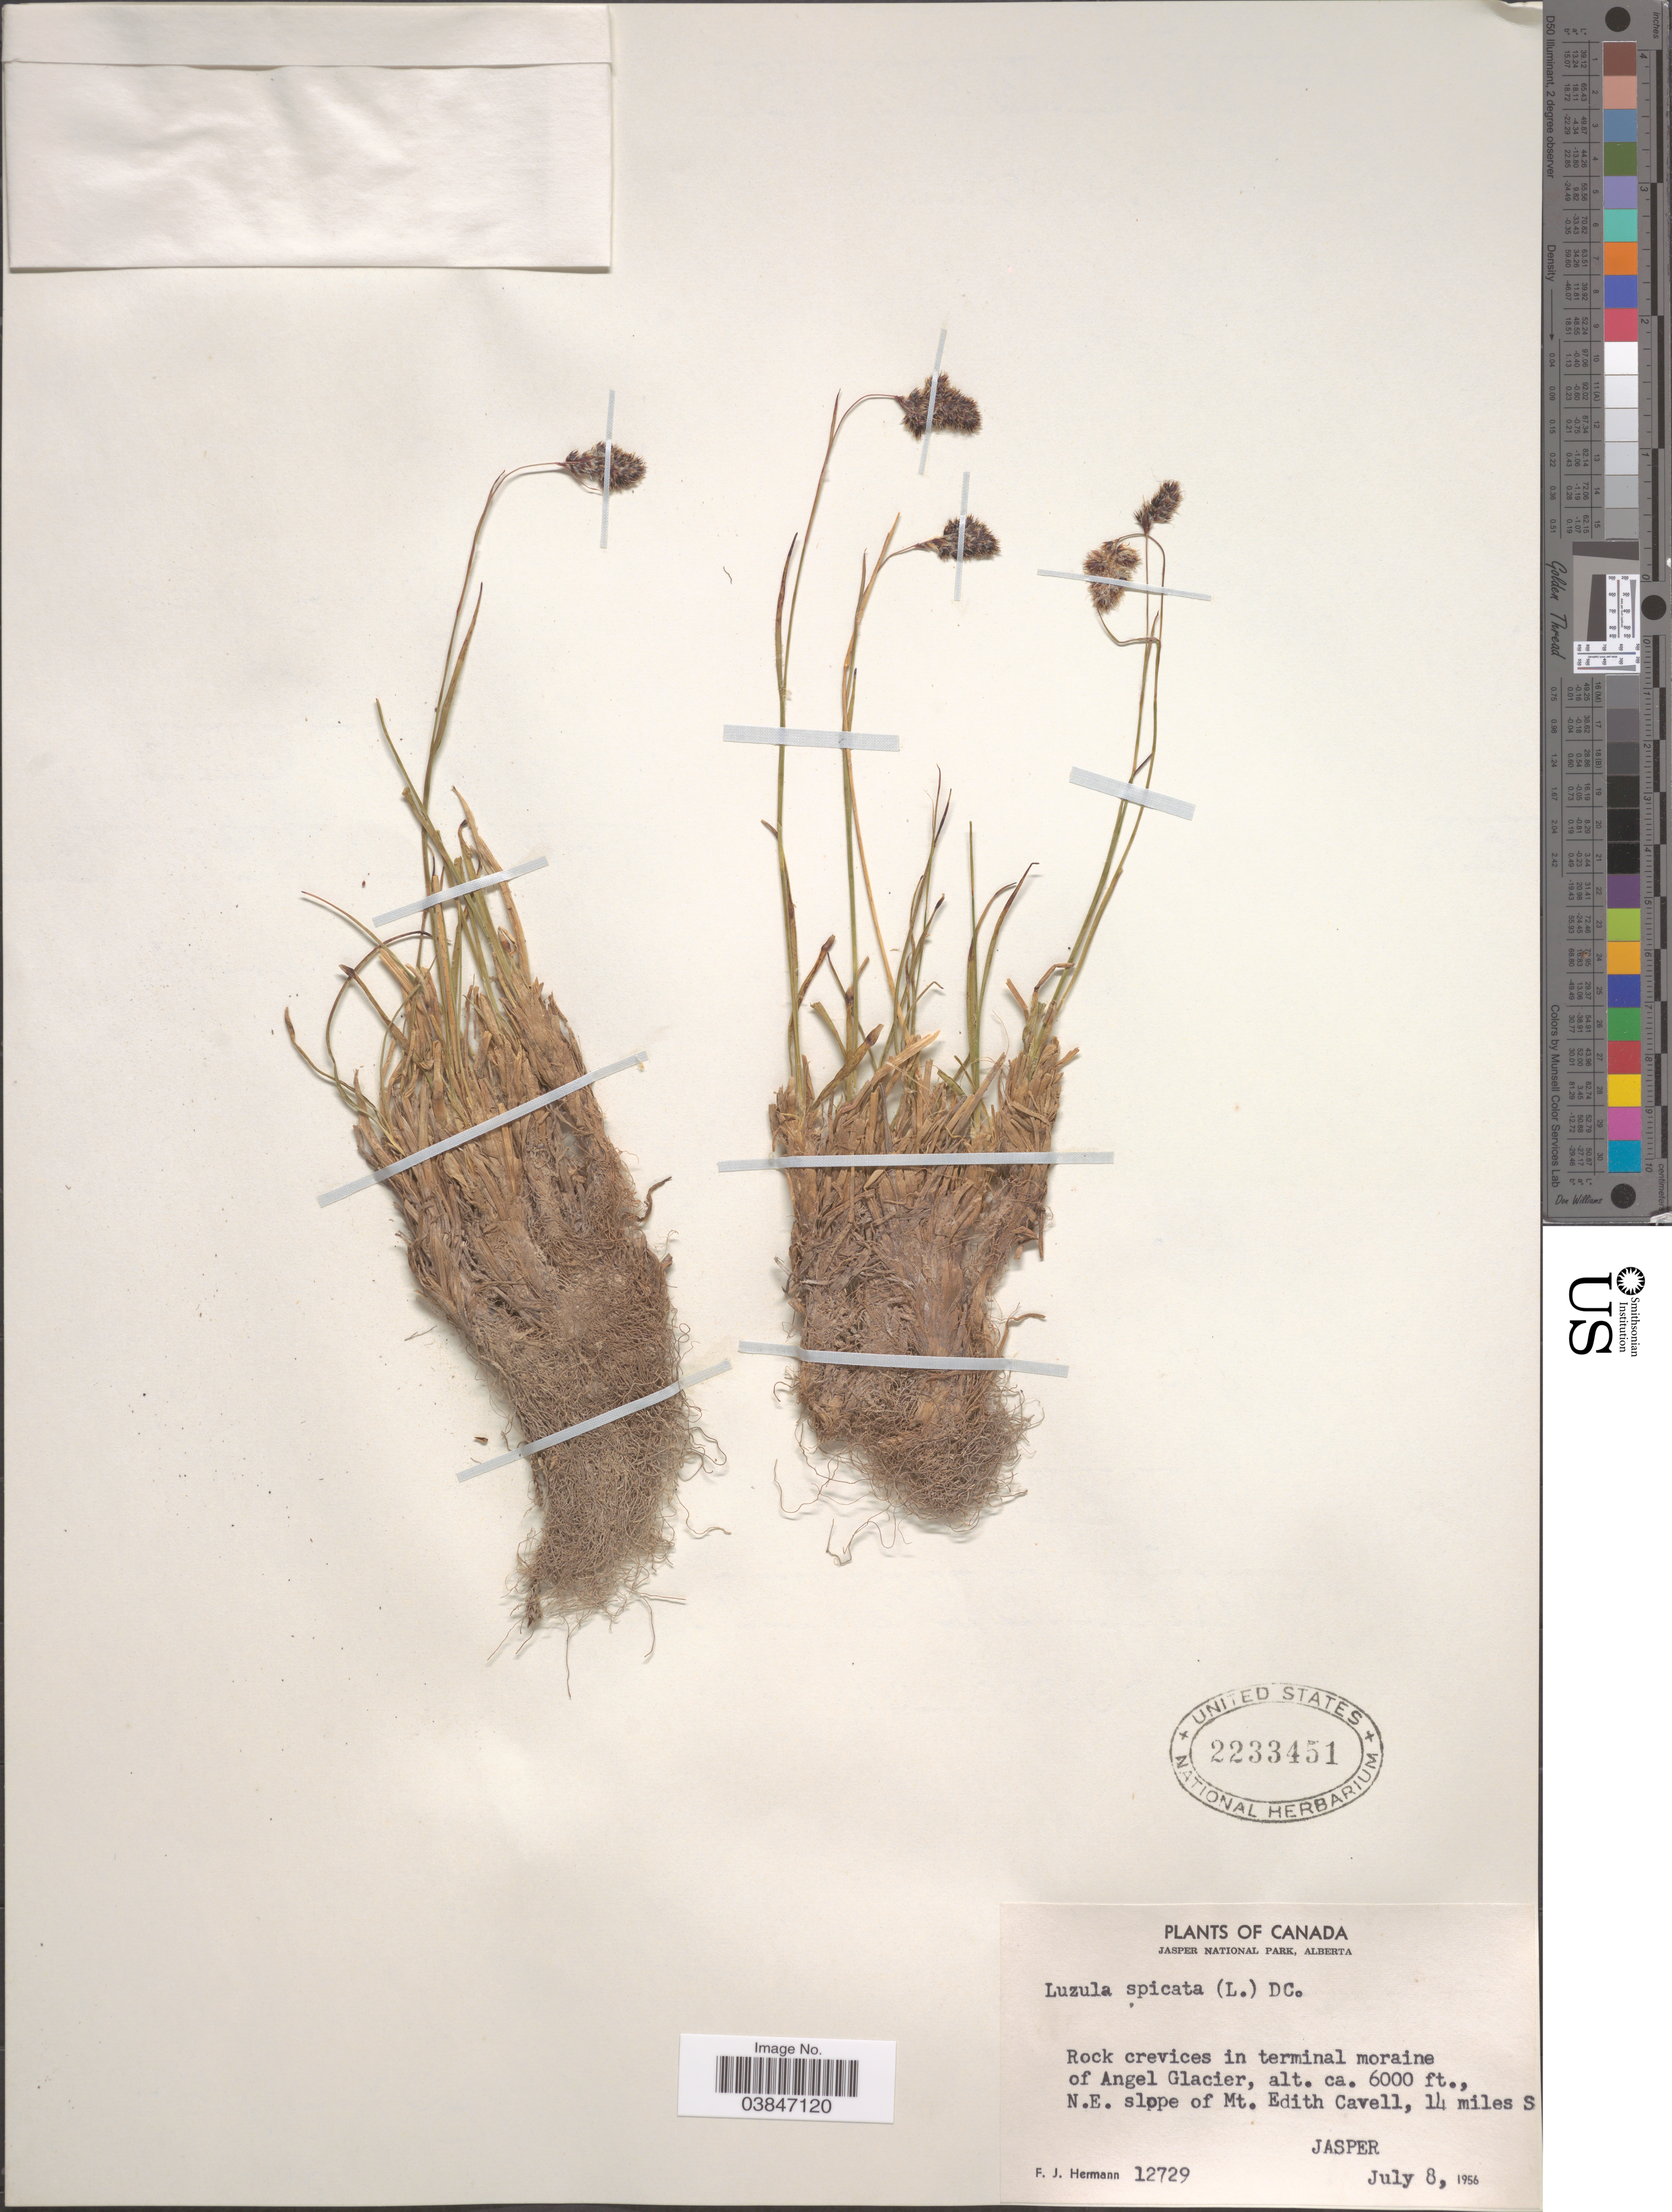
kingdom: Plantae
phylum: Tracheophyta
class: Liliopsida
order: Poales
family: Juncaceae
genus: Luzula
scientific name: Luzula spicata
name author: (L.) DC.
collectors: F. J. Hermann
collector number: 12729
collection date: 1956-07-08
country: Canada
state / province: Alberta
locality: Jasper National Park. Angel Glacier. N.E. slope of Mt. Edith Cavell, 14 miles S Jasper.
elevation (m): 1829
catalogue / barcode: US 2233451